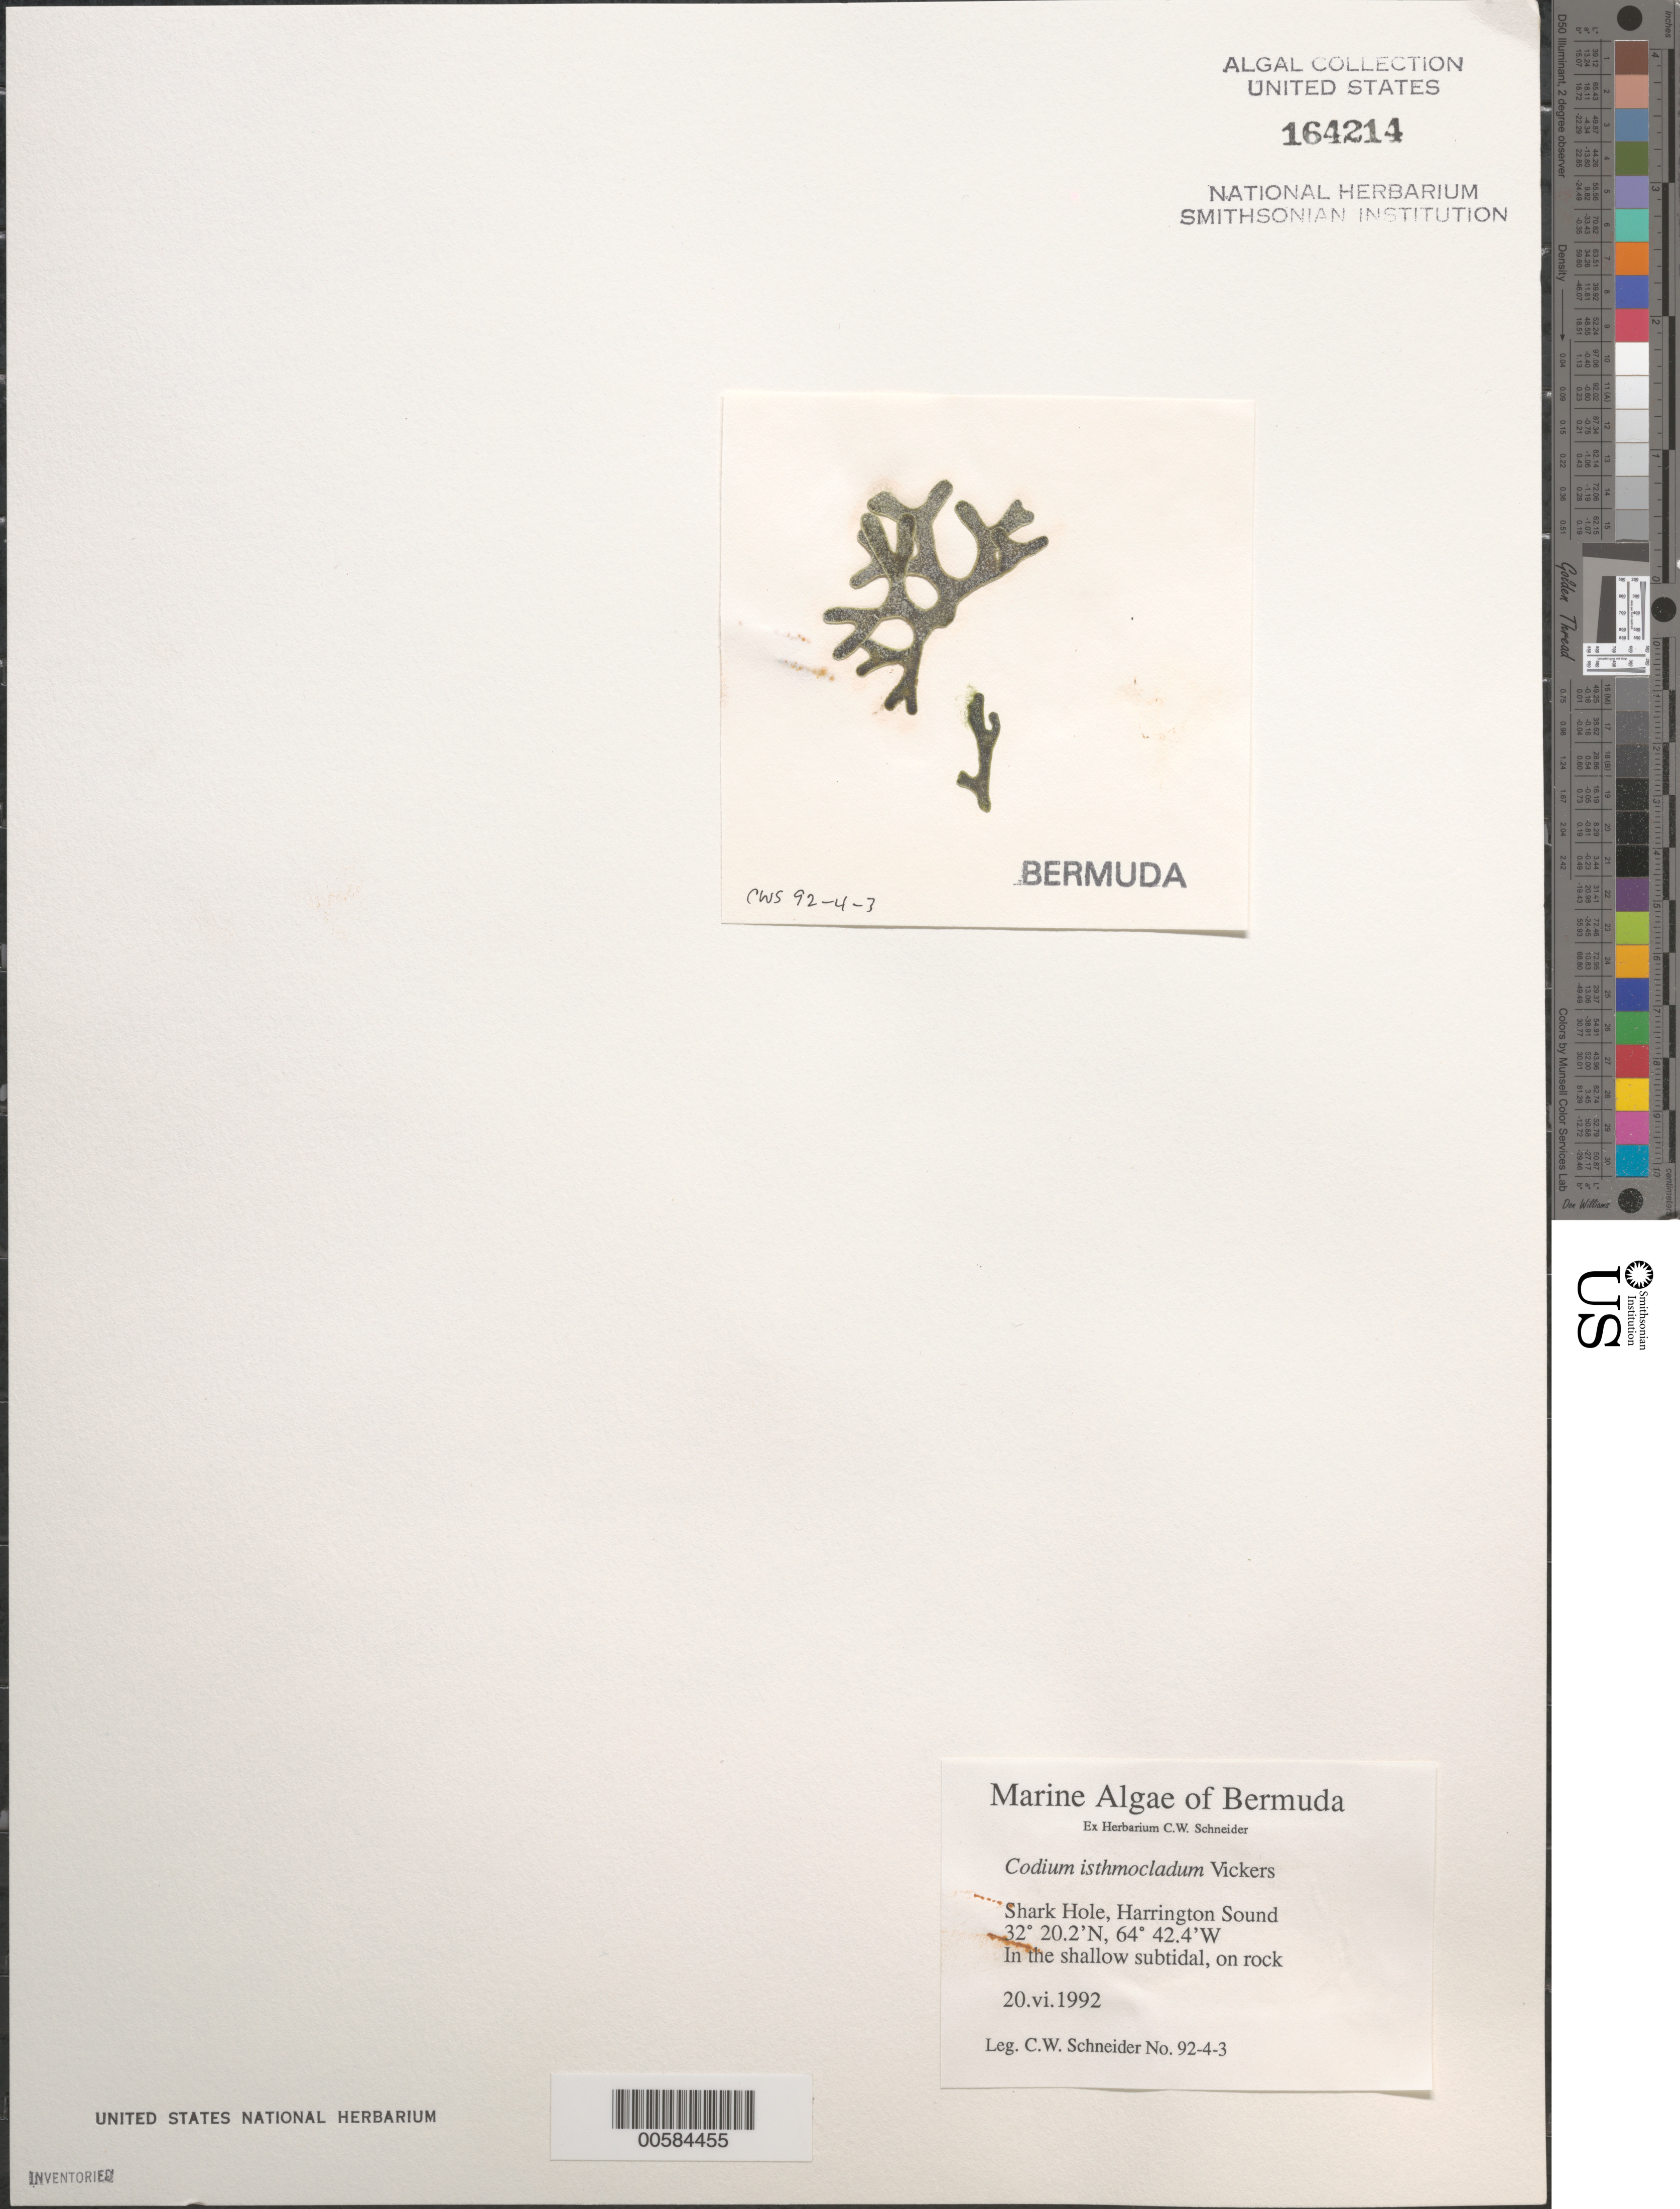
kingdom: Plantae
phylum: Chlorophyta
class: Ulvophyceae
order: Bryopsidales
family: Codiaceae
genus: Codium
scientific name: Codium isthmocladum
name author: Vickers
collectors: C. W. Schneider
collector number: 92-4-3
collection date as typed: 20 Jun 1992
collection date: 1992-06-20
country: Bermuda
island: Bermuda Island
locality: Shark Hole, Harrington Sound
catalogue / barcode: US 164214